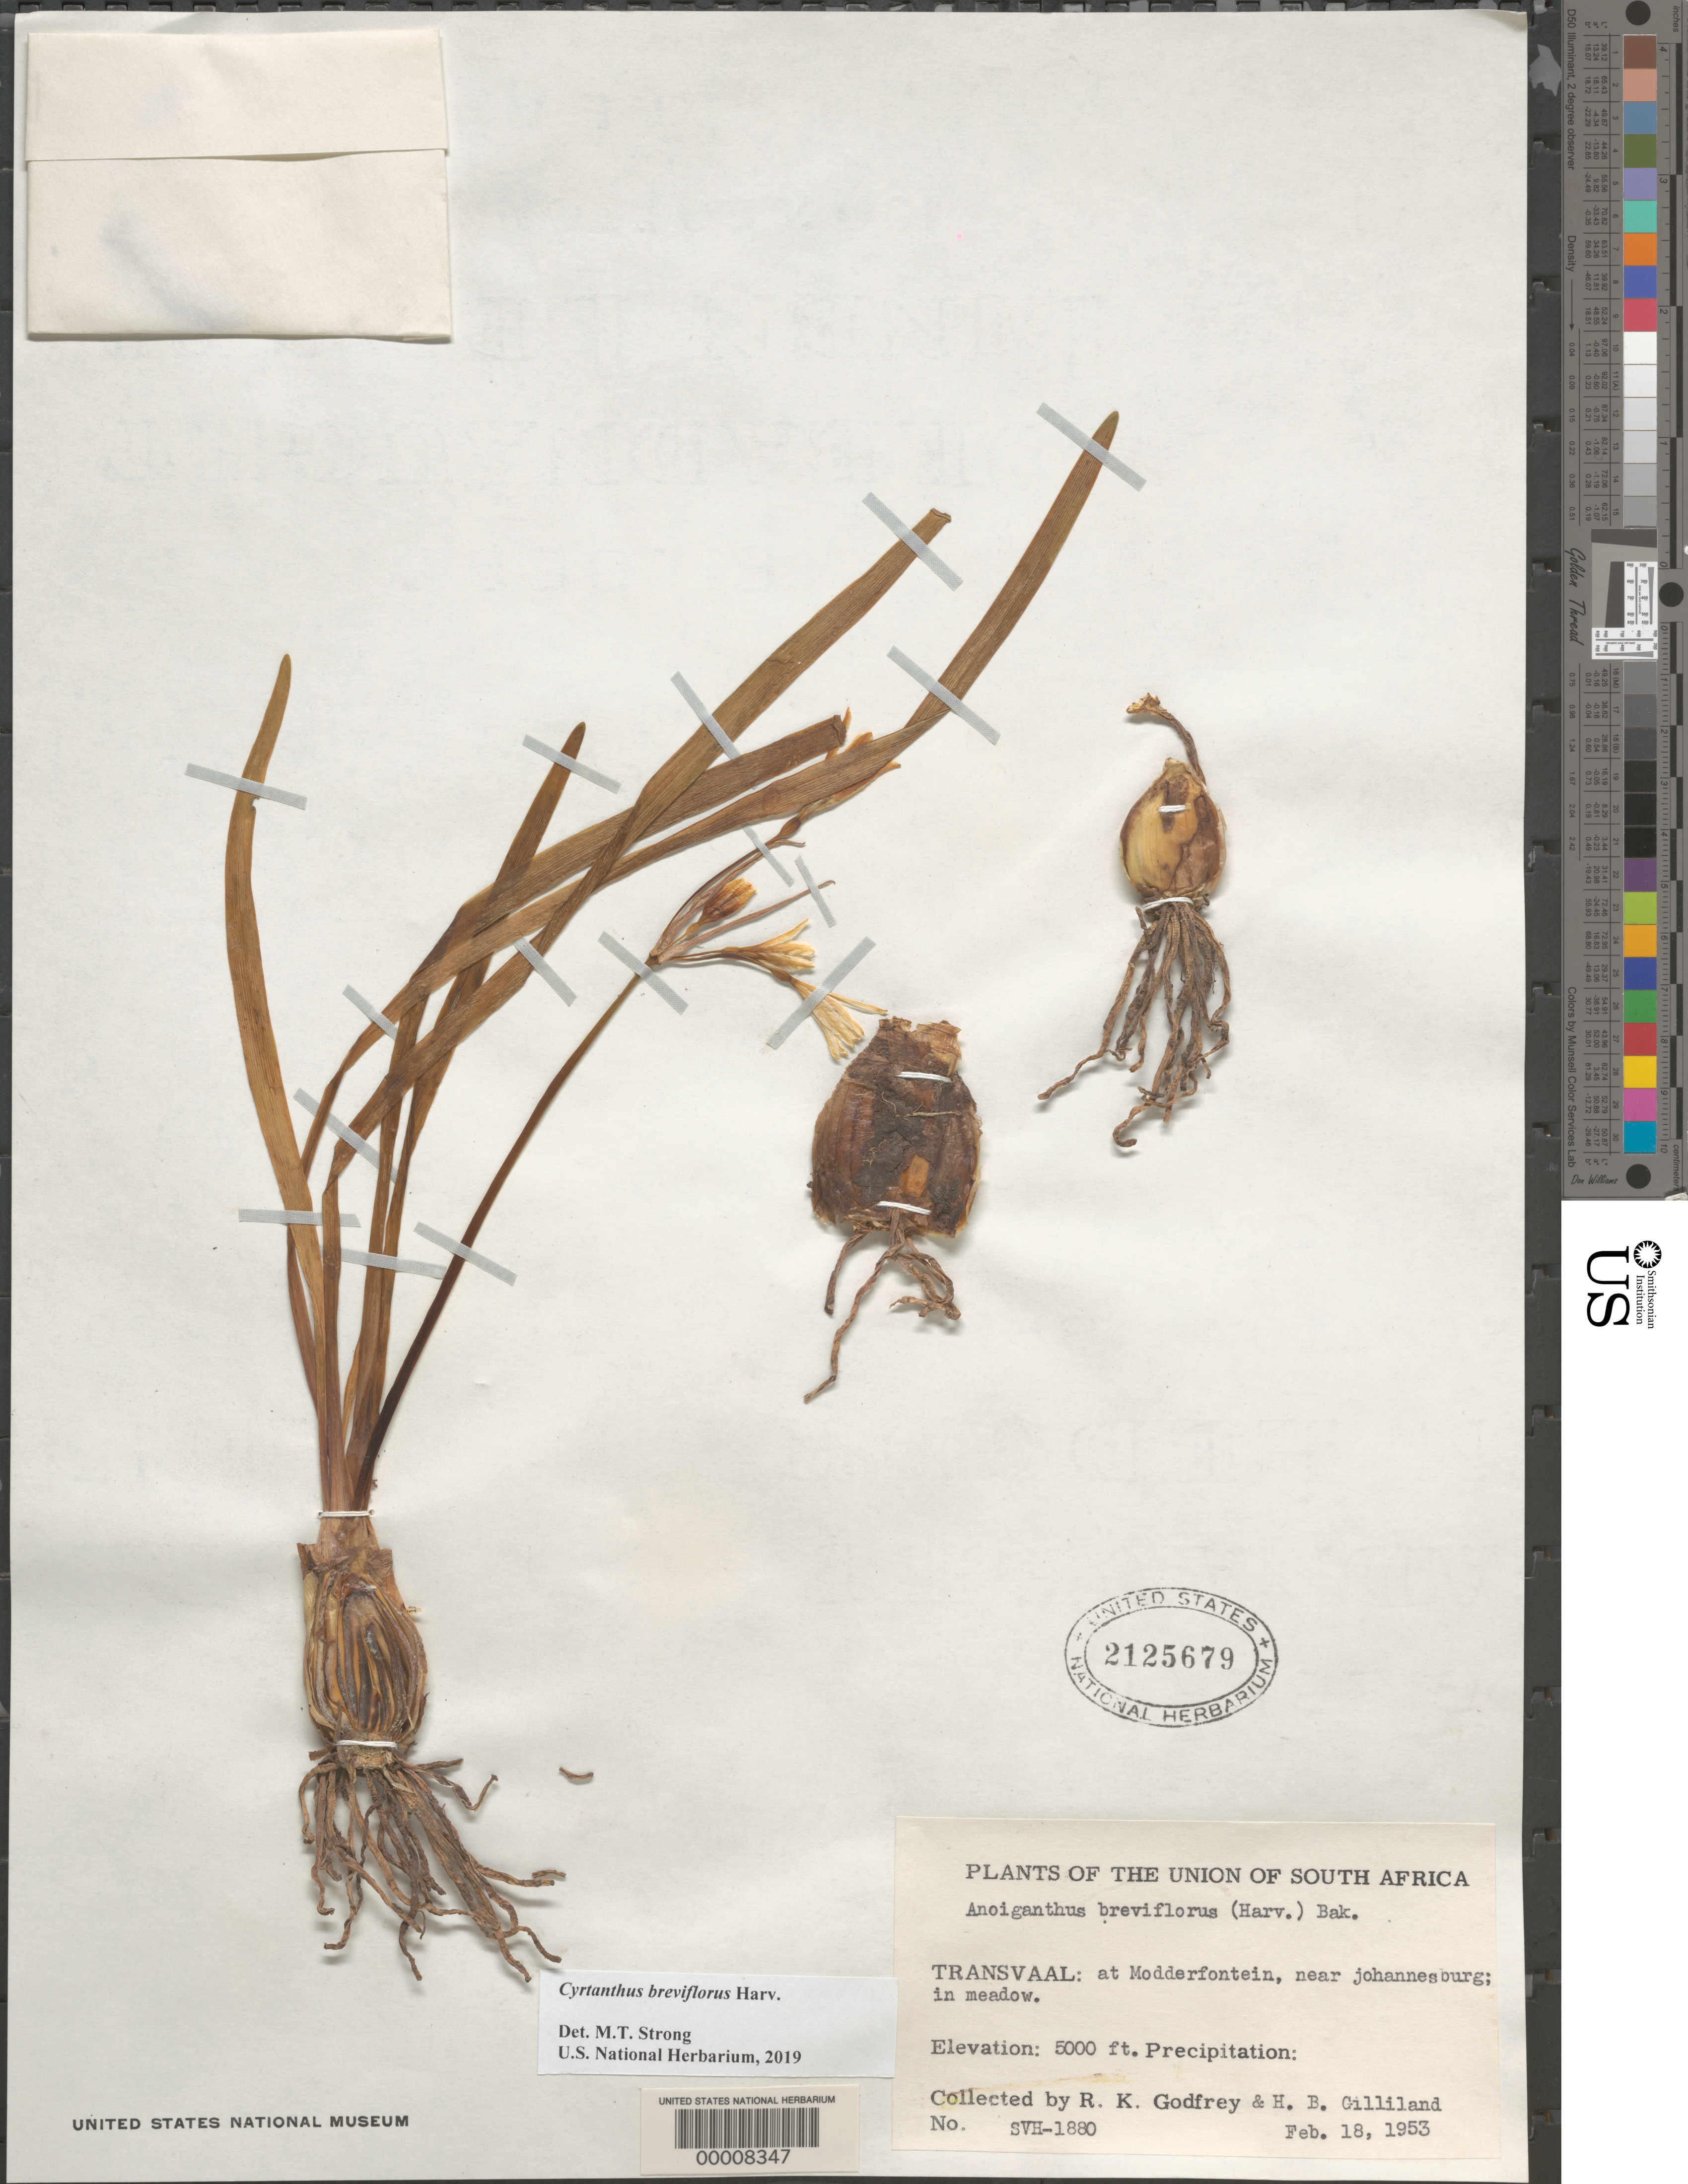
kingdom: Plantae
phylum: Tracheophyta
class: Liliopsida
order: Asparagales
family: Amaryllidaceae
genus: Cyrtanthus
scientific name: Cyrtanthus breviflorus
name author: Harv.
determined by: Strong, Mark T., (BOT), Smithsonian Institution - National Museum of Natural History (UNITED STATES)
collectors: R. K. Godfrey & H. Gilliland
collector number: Svh-1880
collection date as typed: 18 Feb 1953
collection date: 1953-02-18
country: South Africa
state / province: Gauteng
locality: At modderfontein near johannesburg. Transvaal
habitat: Meadow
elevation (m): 1524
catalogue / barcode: US 2125679